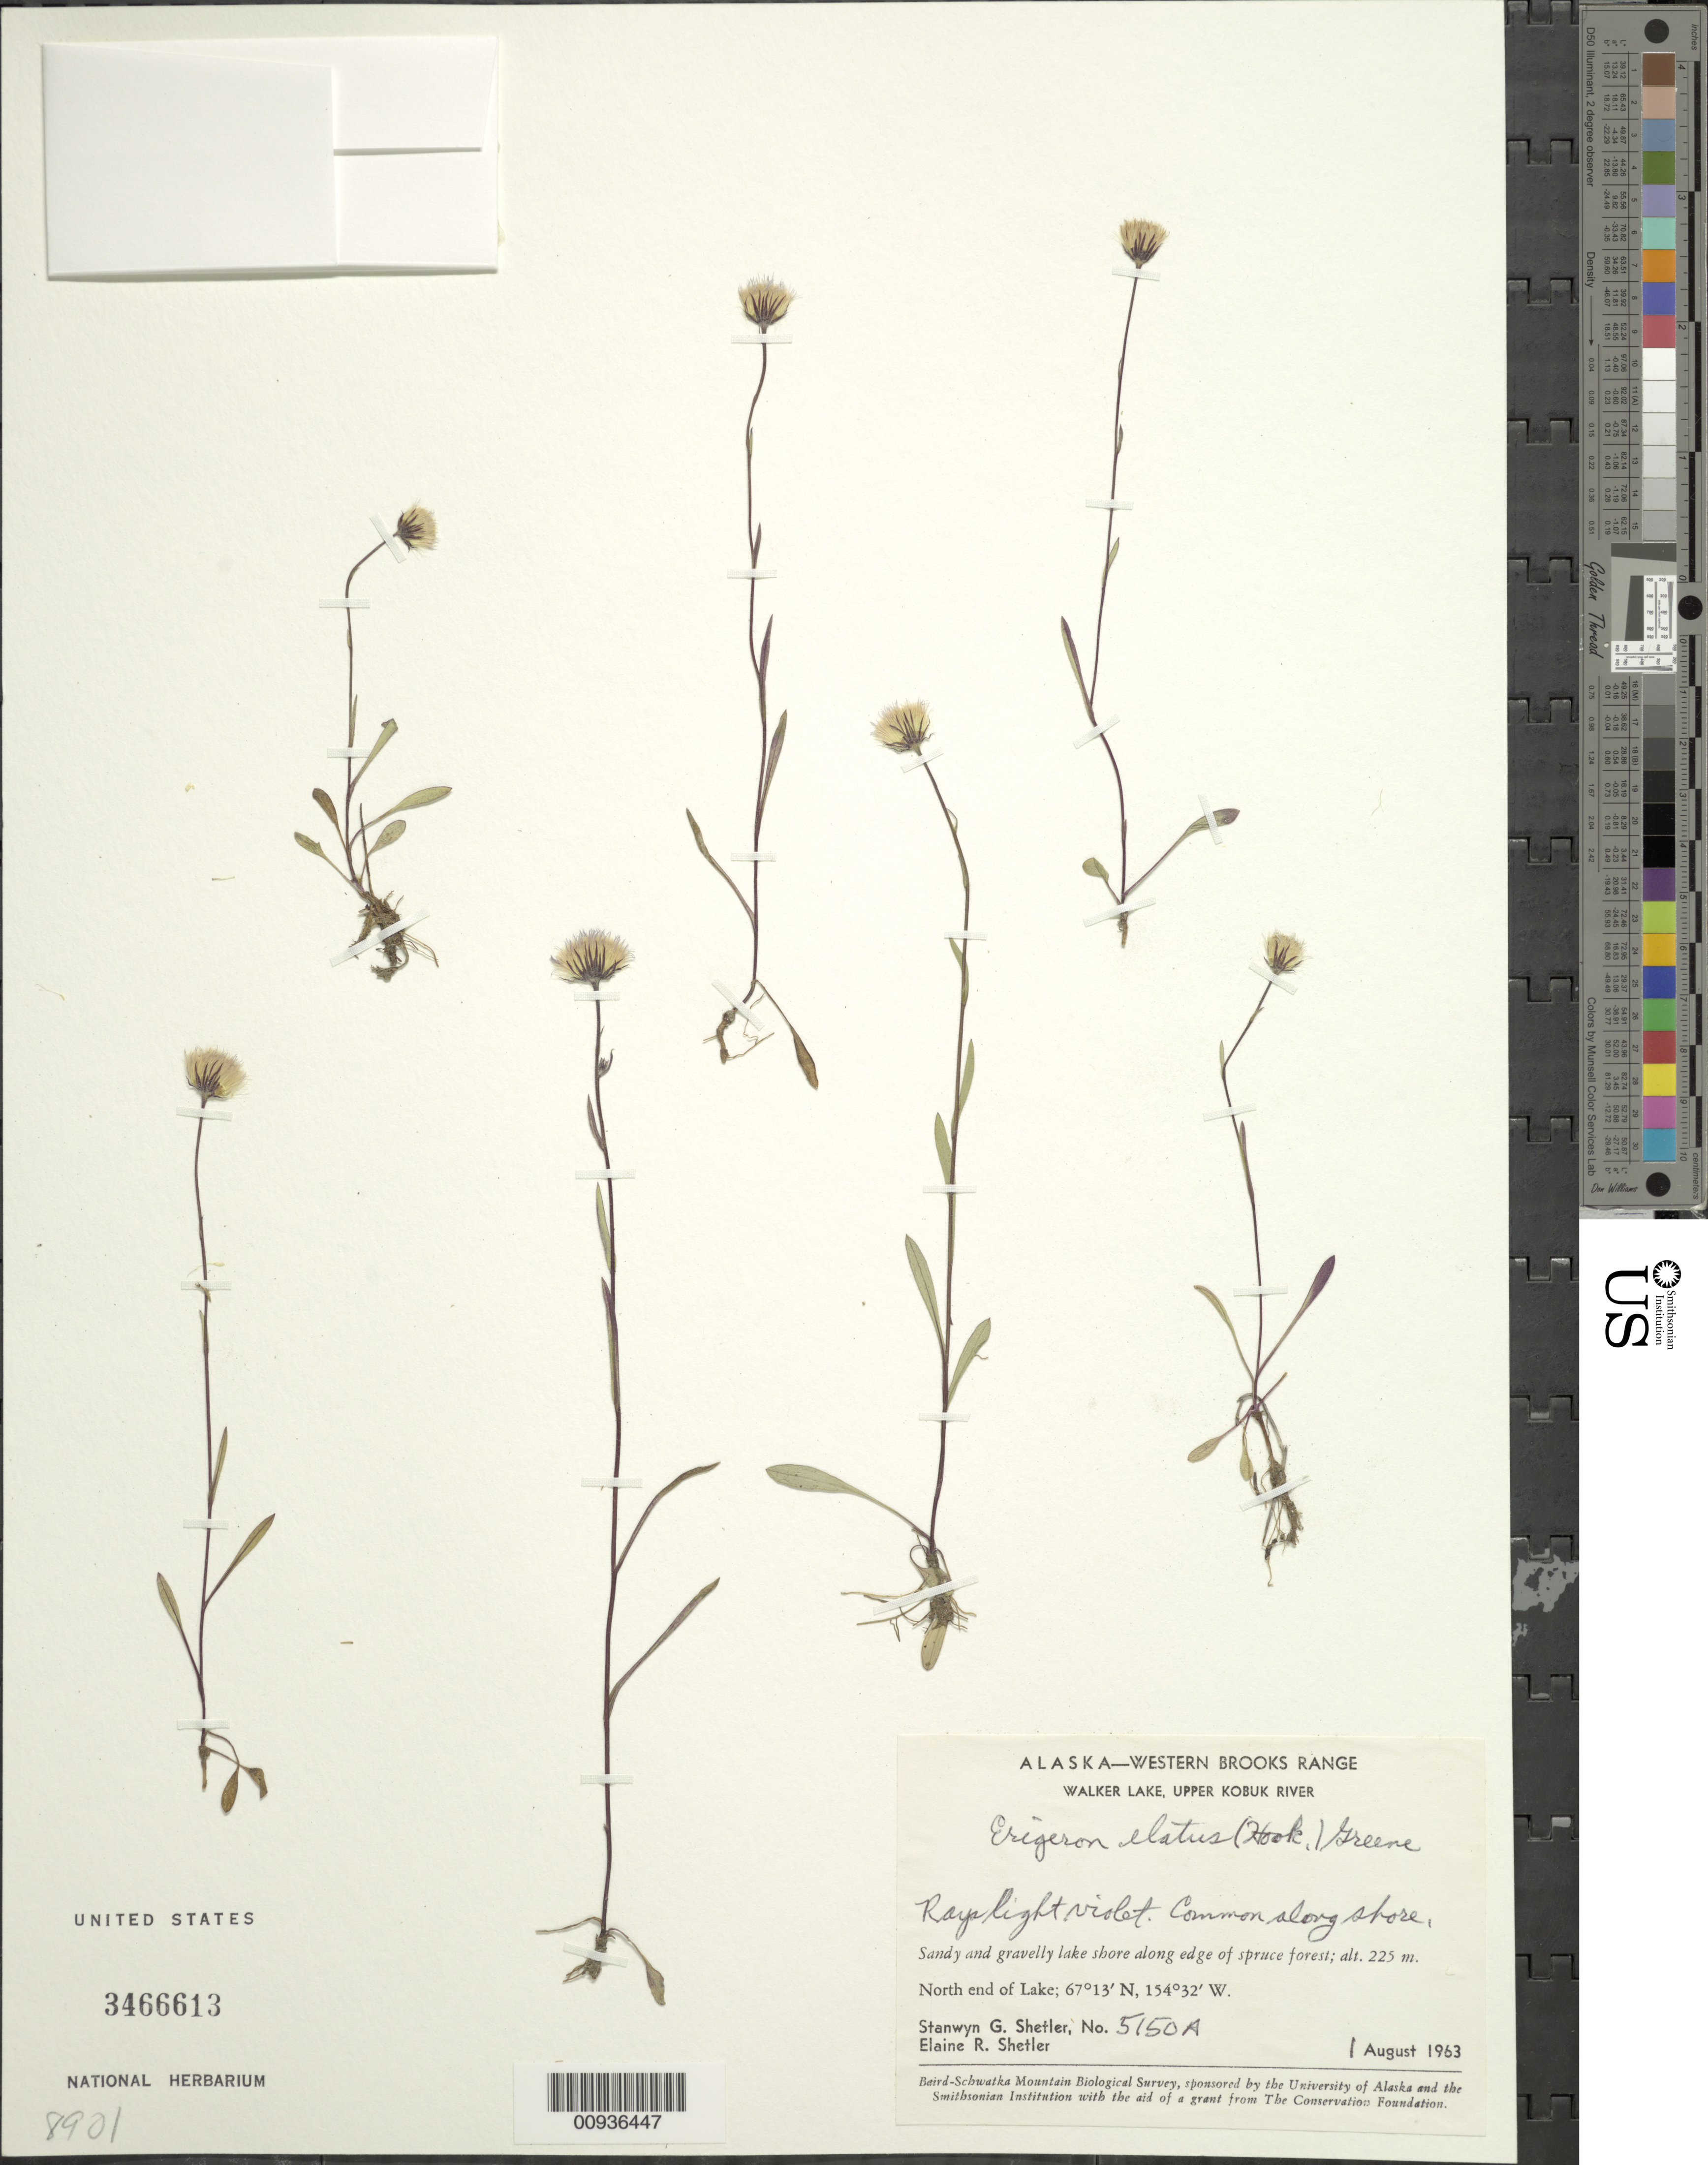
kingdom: Plantae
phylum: Tracheophyta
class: Magnoliopsida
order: Asterales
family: Asteraceae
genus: Erigeron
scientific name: Erigeron elatus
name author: (Hook.) Greene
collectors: S. Shetler & E. R. Shetler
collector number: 5150A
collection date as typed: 01 Aug 1963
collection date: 1963-08-01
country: United States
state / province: Alaska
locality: North end of Walker Lake. Western Brooks Range, Upper Kobuk River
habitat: Sandy and gravelly shore along edge of spruce forest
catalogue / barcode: US 3466613